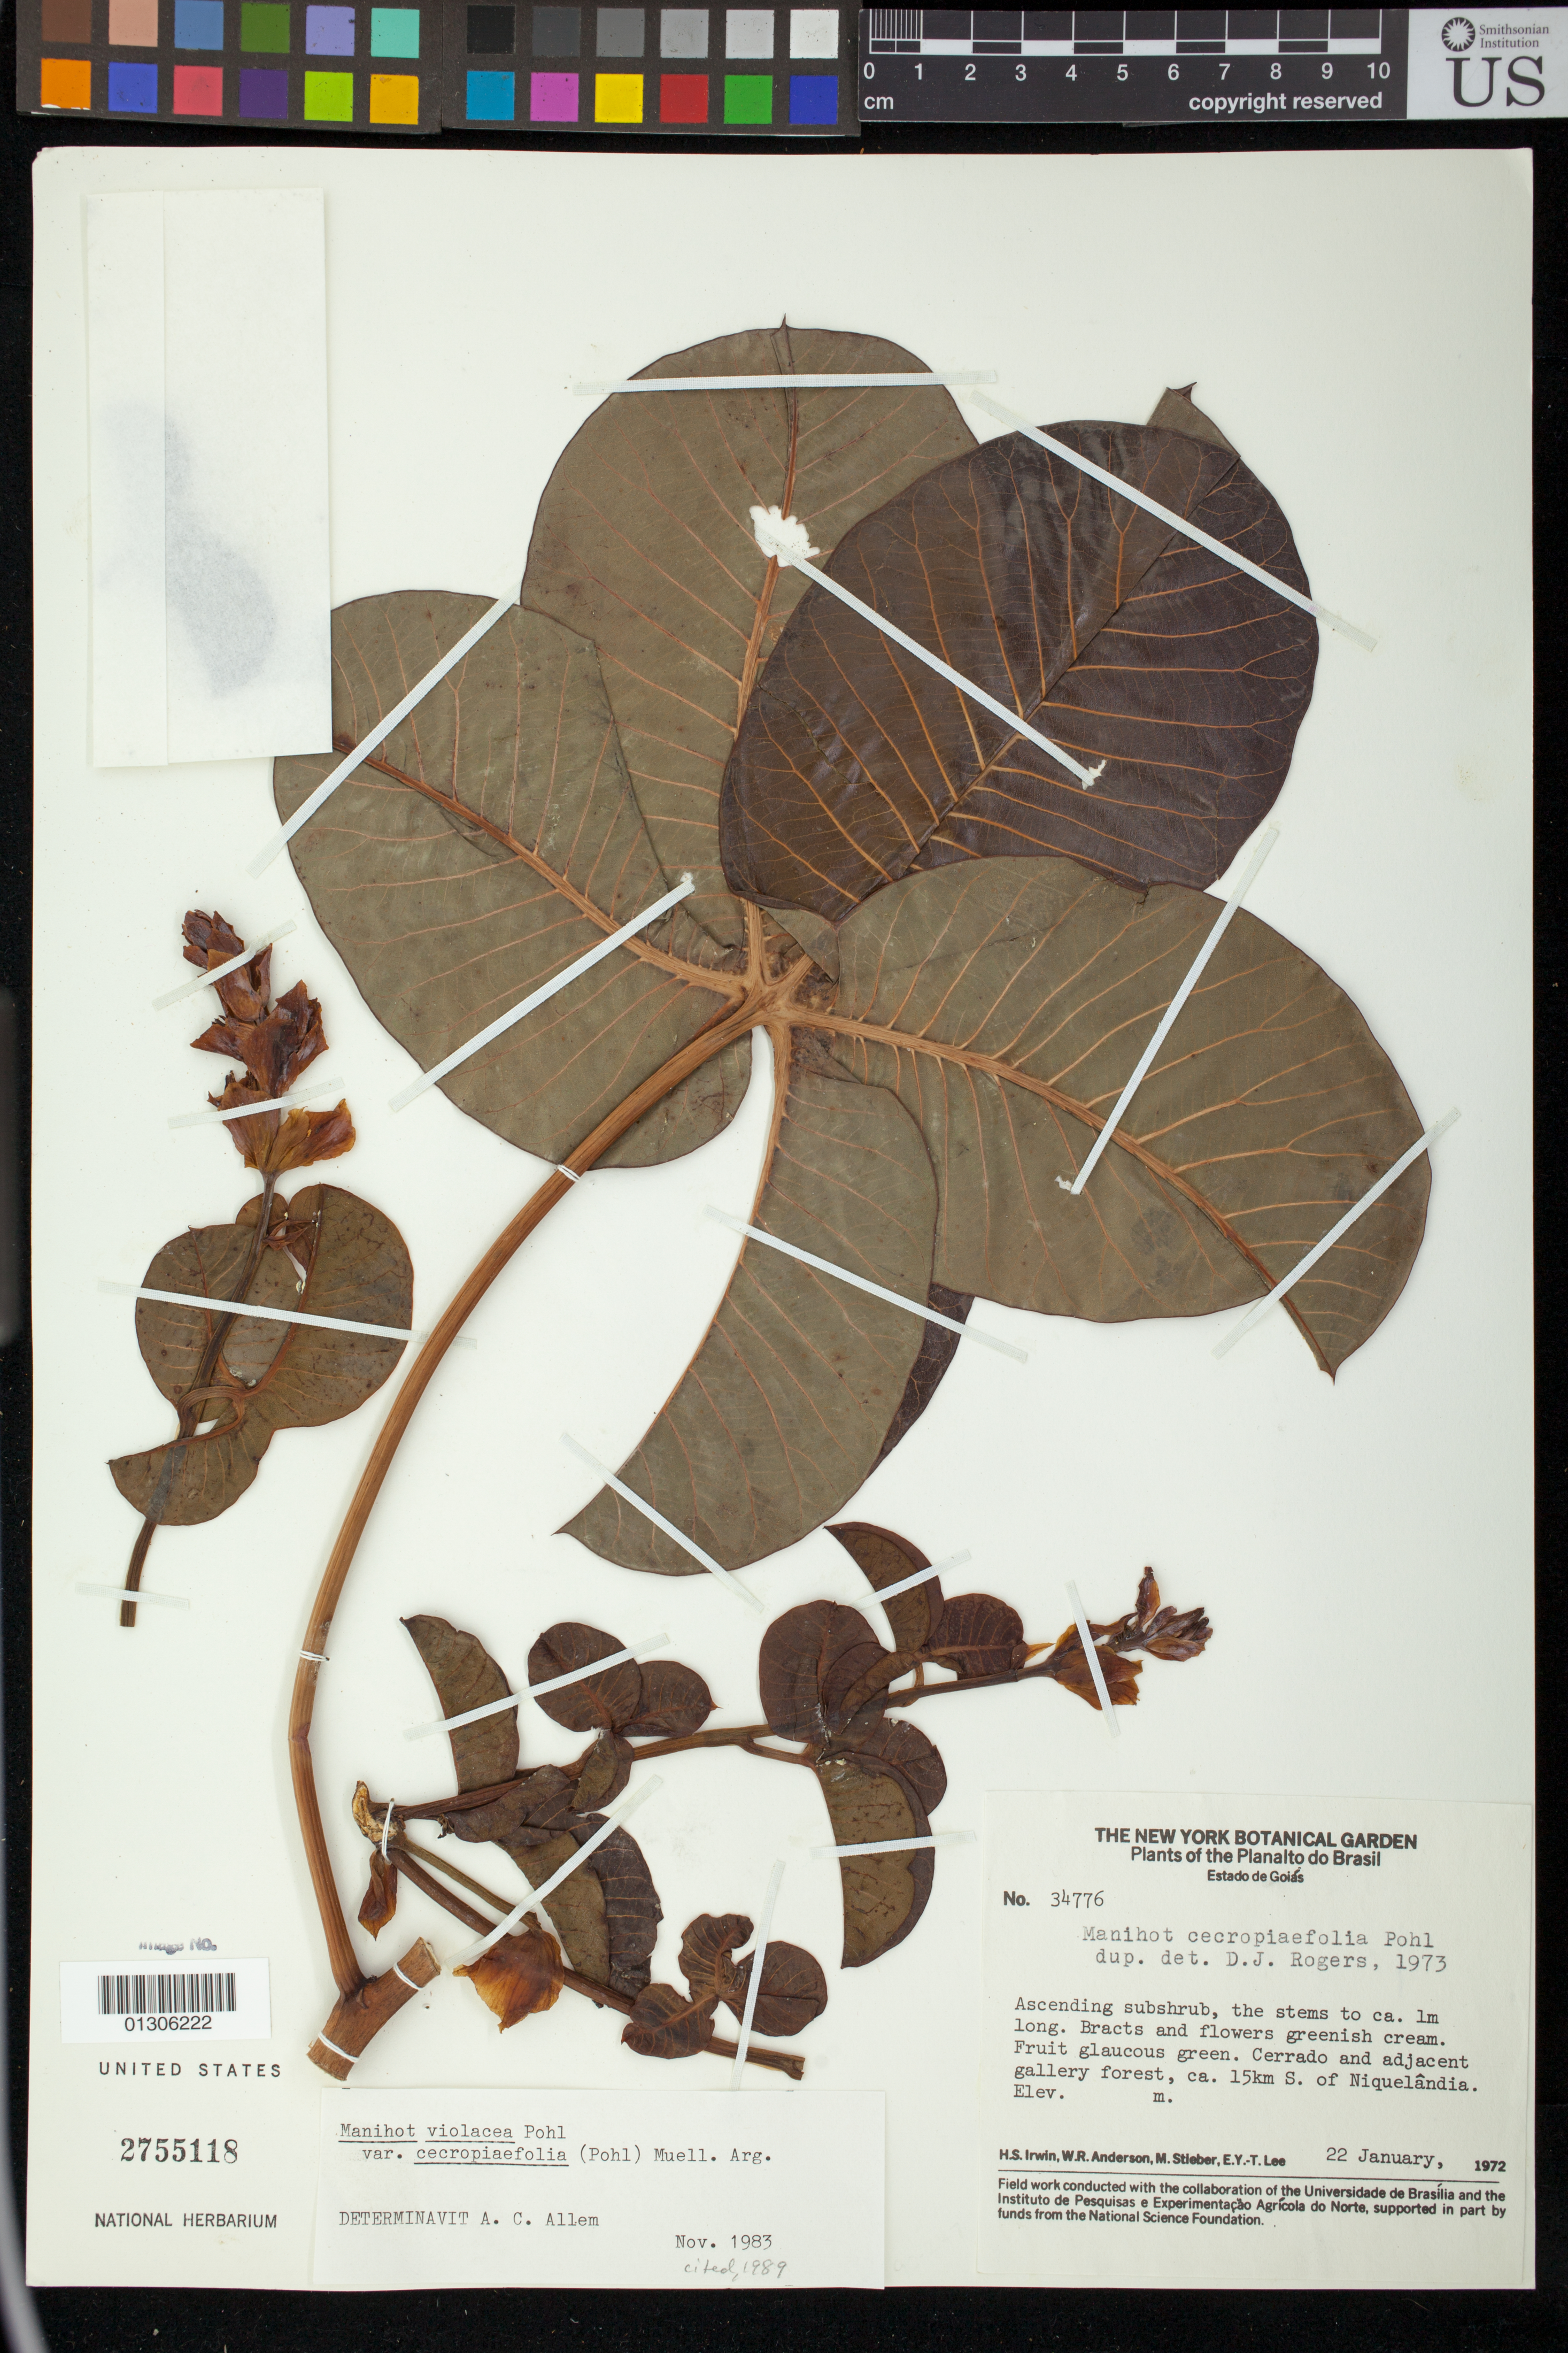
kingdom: Plantae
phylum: Tracheophyta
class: Magnoliopsida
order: Malpighiales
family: Euphorbiaceae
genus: Manihot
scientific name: Manihot cecropiifolia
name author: Pohl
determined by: Mendoza, M.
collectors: H. Irwin, W. R. Anderson, M. T. Stieber & E. Y. T. Lee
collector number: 34776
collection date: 1972-01-22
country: Brazil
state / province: Goiás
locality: ca. 15km S. of Niquelandia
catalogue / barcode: US 2755118